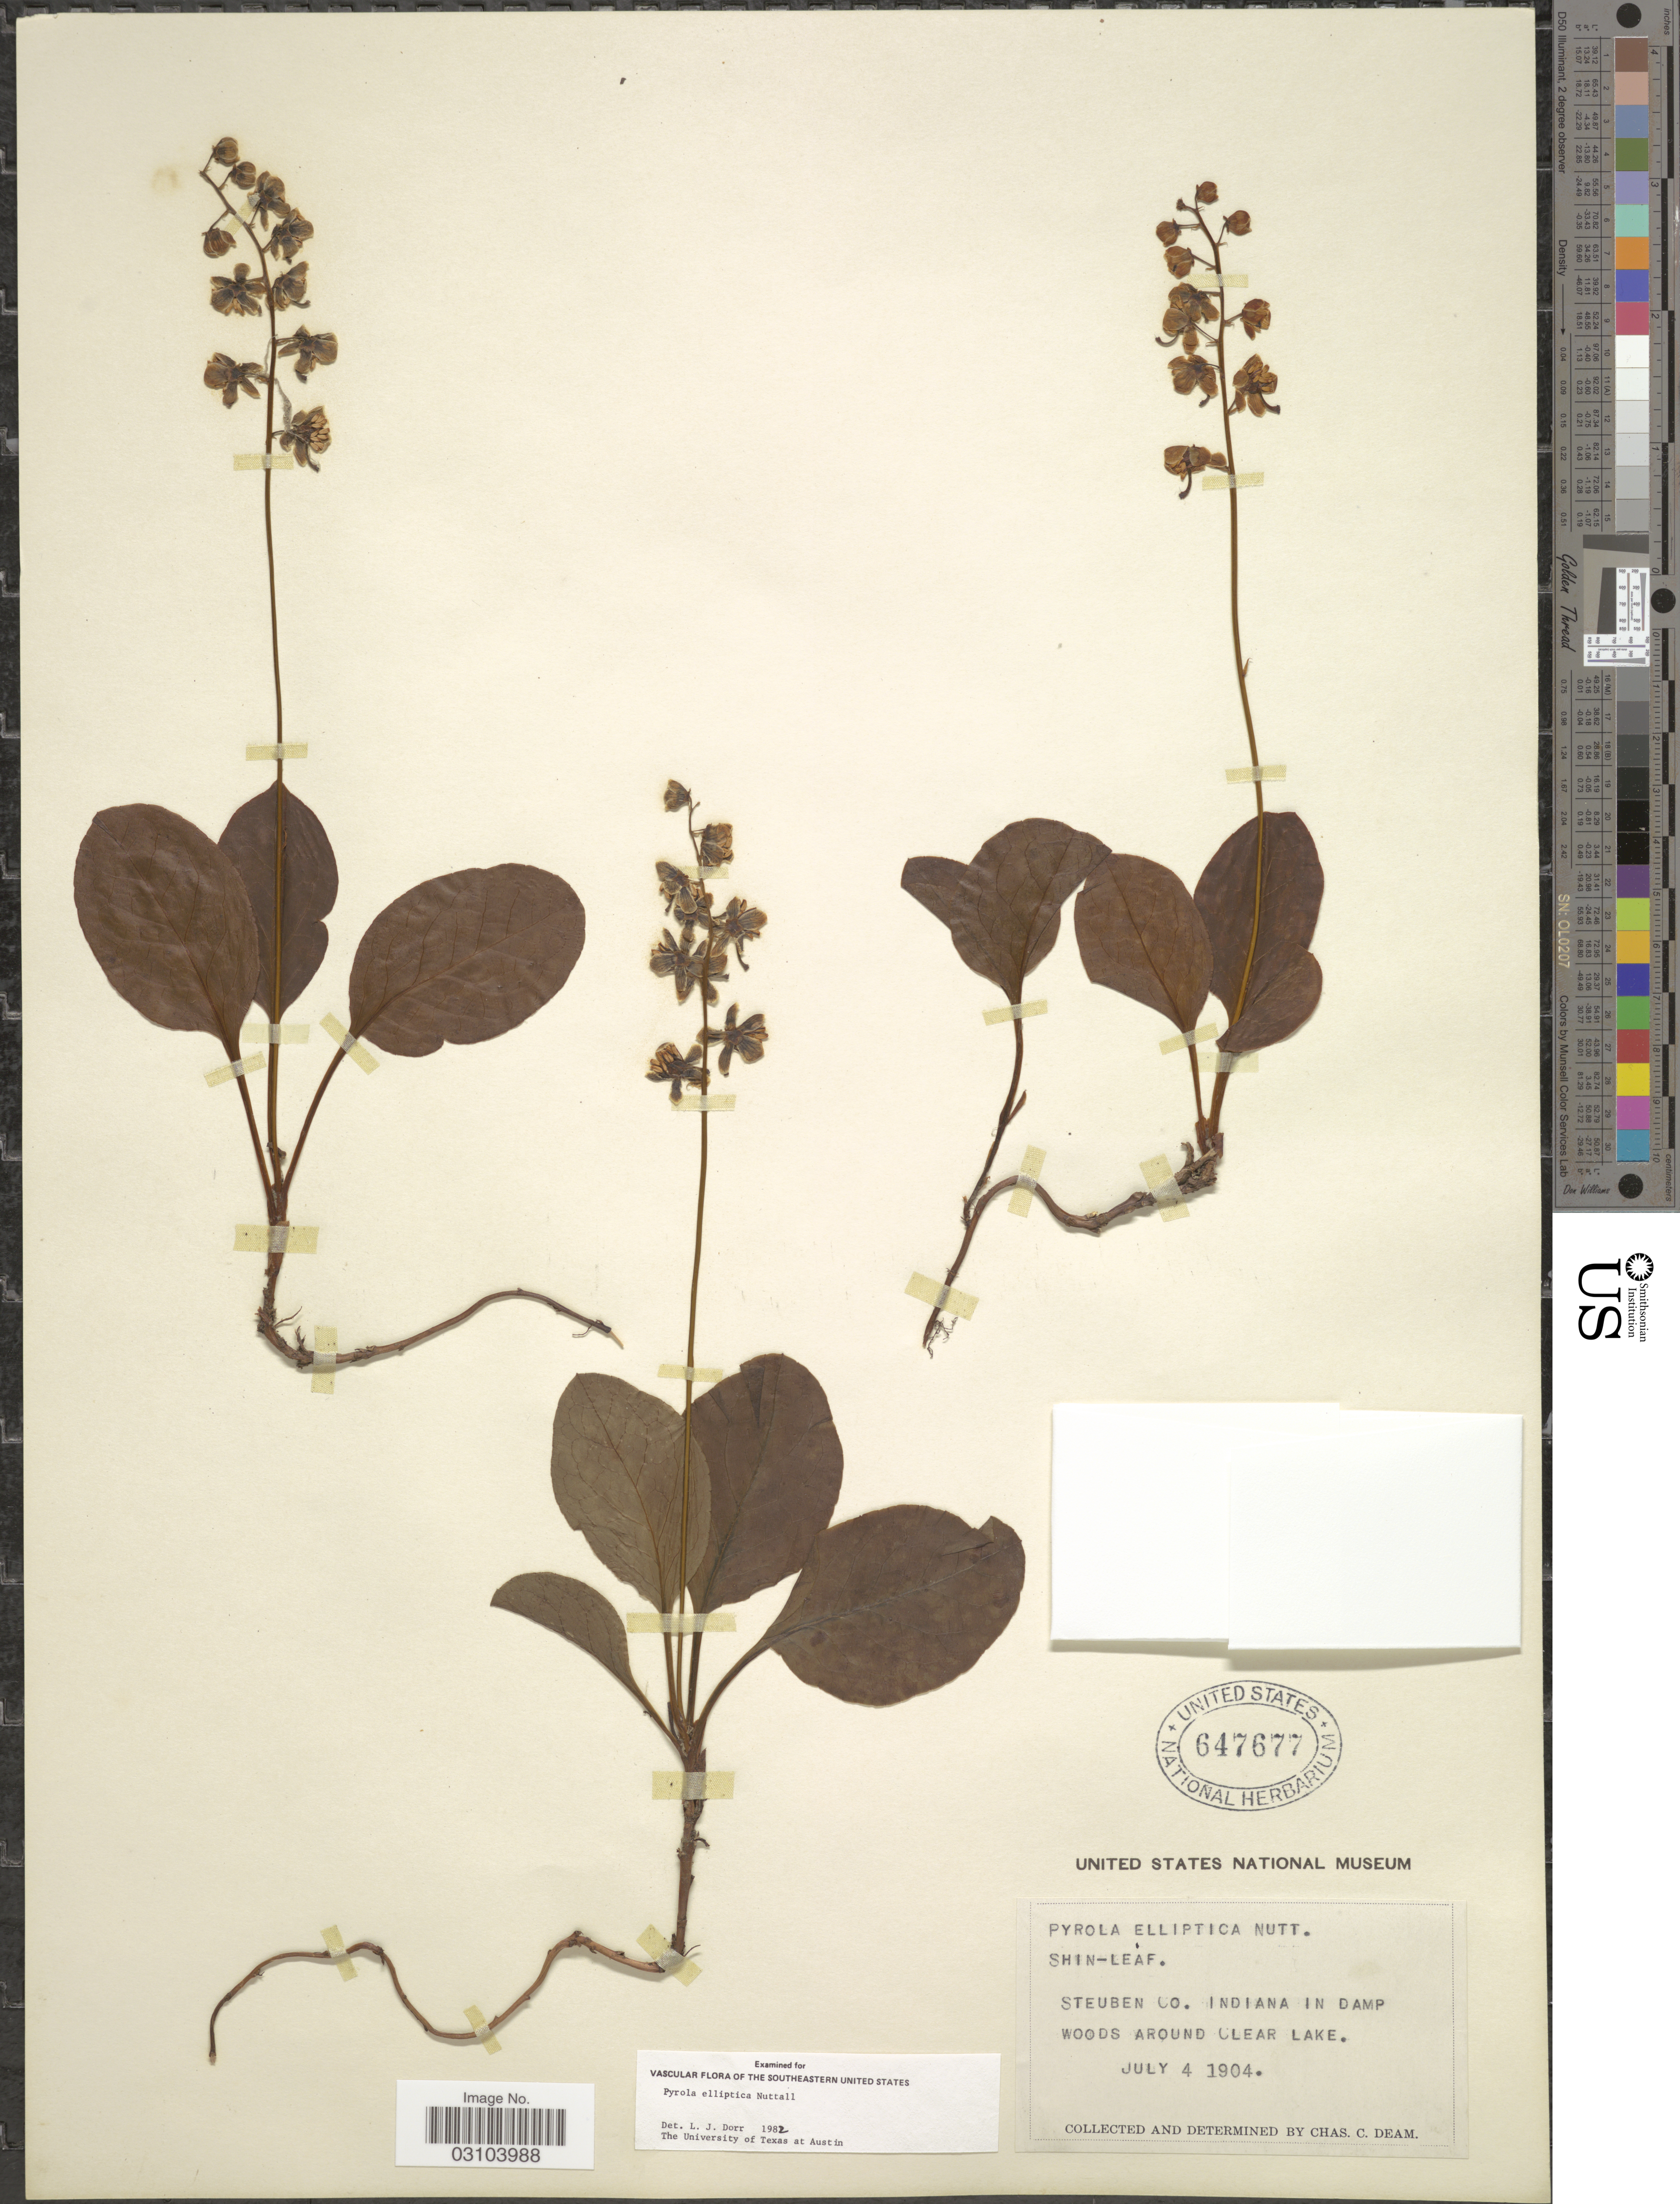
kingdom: Plantae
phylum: Tracheophyta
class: Magnoliopsida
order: Ericales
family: Ericaceae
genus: Pyrola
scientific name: Pyrola elliptica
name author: Nutt.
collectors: C. C. Deam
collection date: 1904-07-04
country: United States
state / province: Indiana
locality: Steuben Co. Indiana in damp woods around Clear Lake.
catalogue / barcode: US 647677